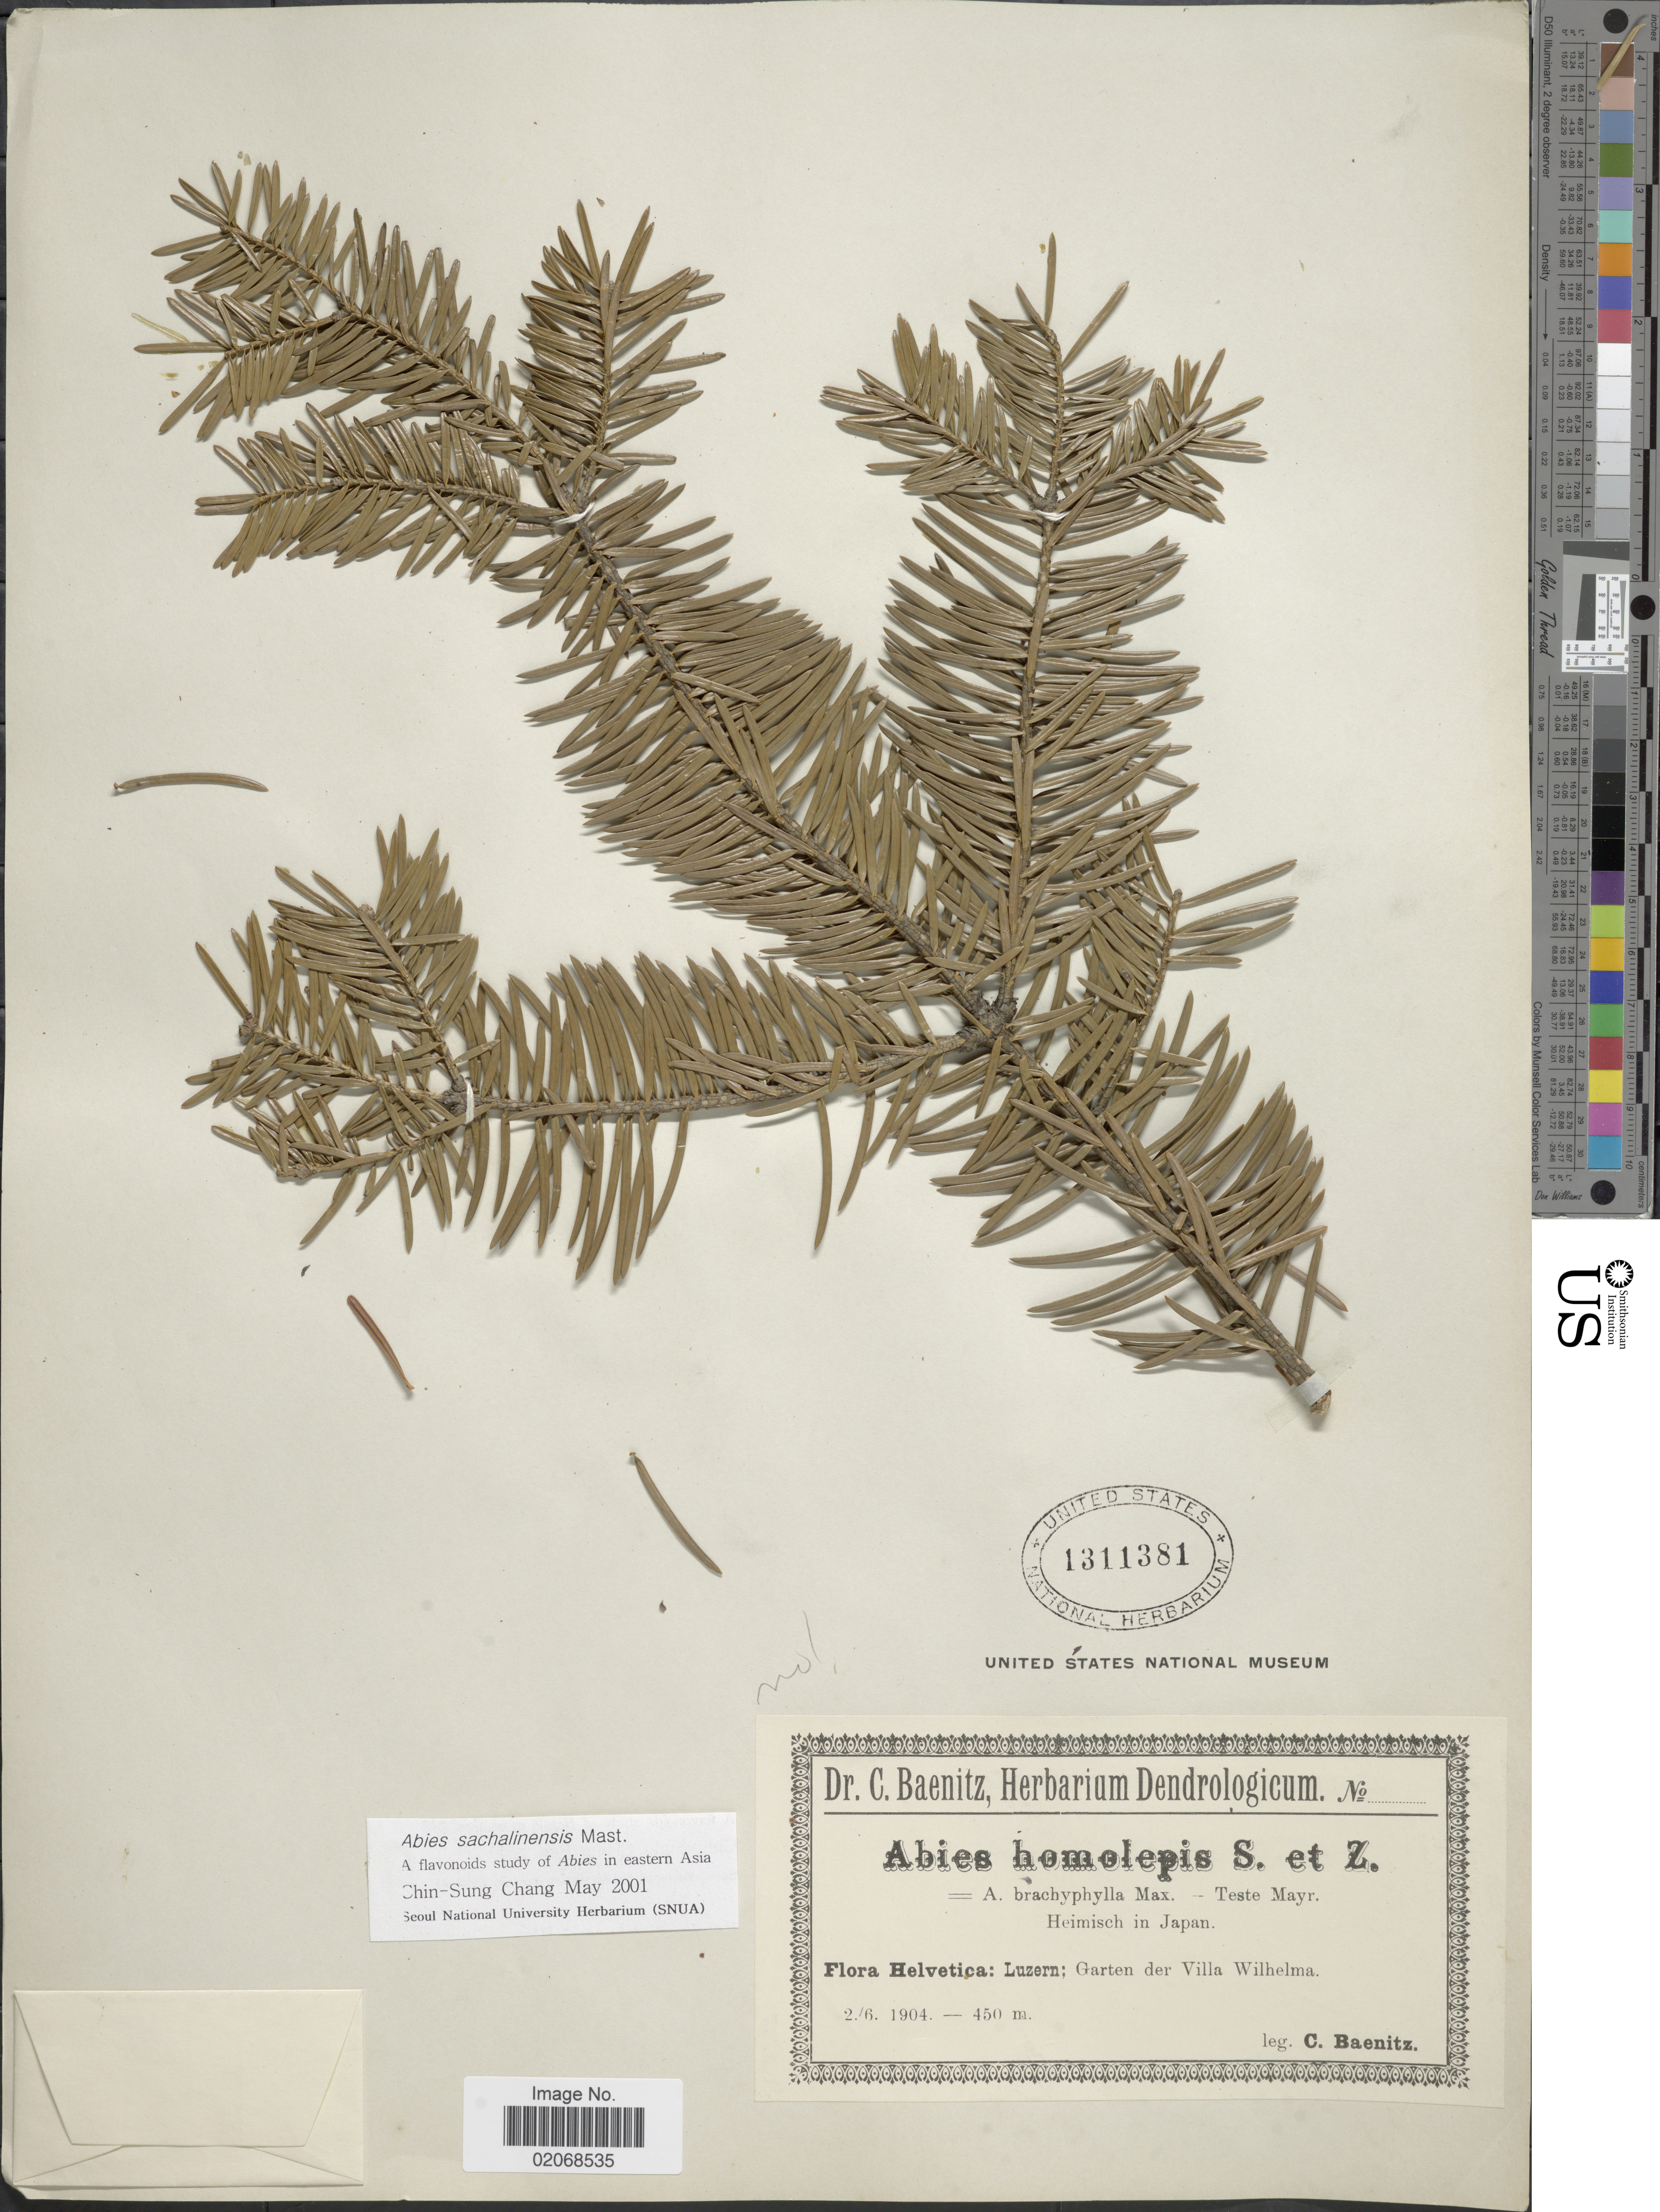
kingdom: Plantae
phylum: Tracheophyta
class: Pinopsida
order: Pinales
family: Pinaceae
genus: Abies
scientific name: Abies sachalinensis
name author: F. Schmidt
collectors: C. G. Baenitz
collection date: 1904-06-02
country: Switzerland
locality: Helvetica: Luzern: Garten der Villa Wilhelma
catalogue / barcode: US 1311381